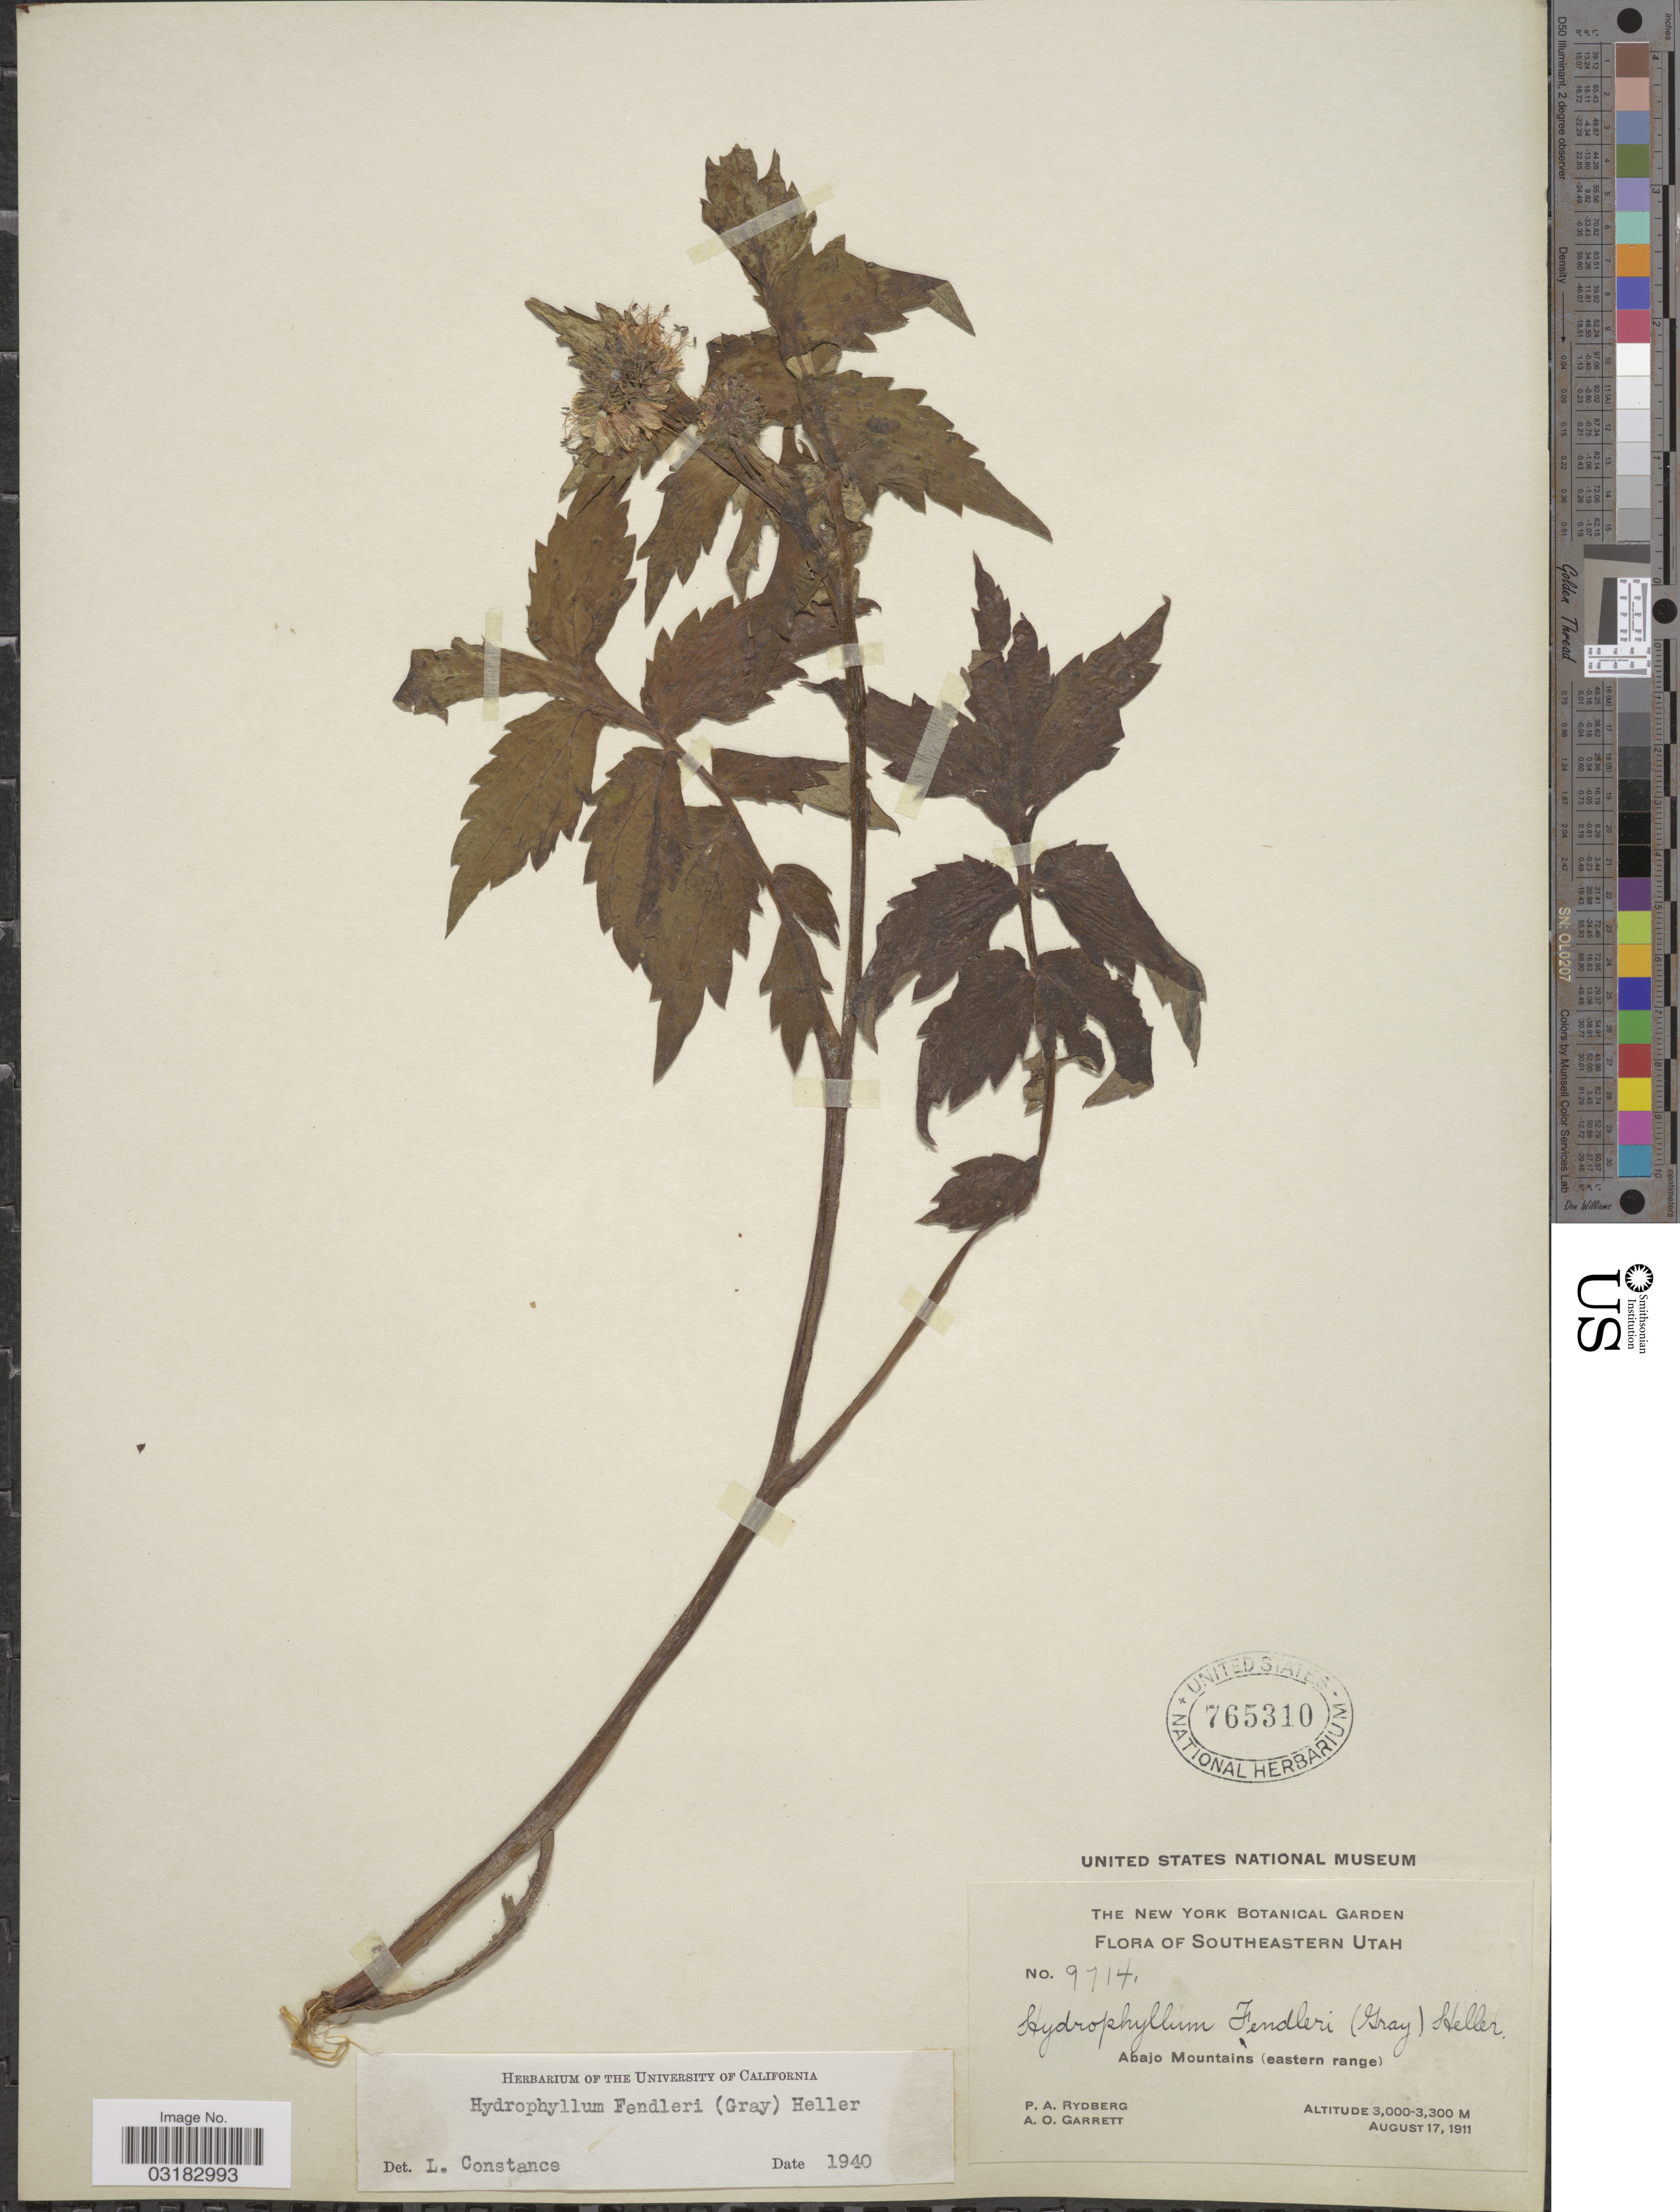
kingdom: Plantae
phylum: Tracheophyta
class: Magnoliopsida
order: Boraginales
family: Hydrophyllaceae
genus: Hydrophyllum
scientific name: Hydrophyllum fendleri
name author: (A. Gray) A. Heller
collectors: P. A. Rydberg & A. O. Garrett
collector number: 9714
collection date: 1911-08-17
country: United States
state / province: Utah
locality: Southeastern Utah. Abajo Mountains (eastern range)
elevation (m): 3000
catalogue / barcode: US 765310